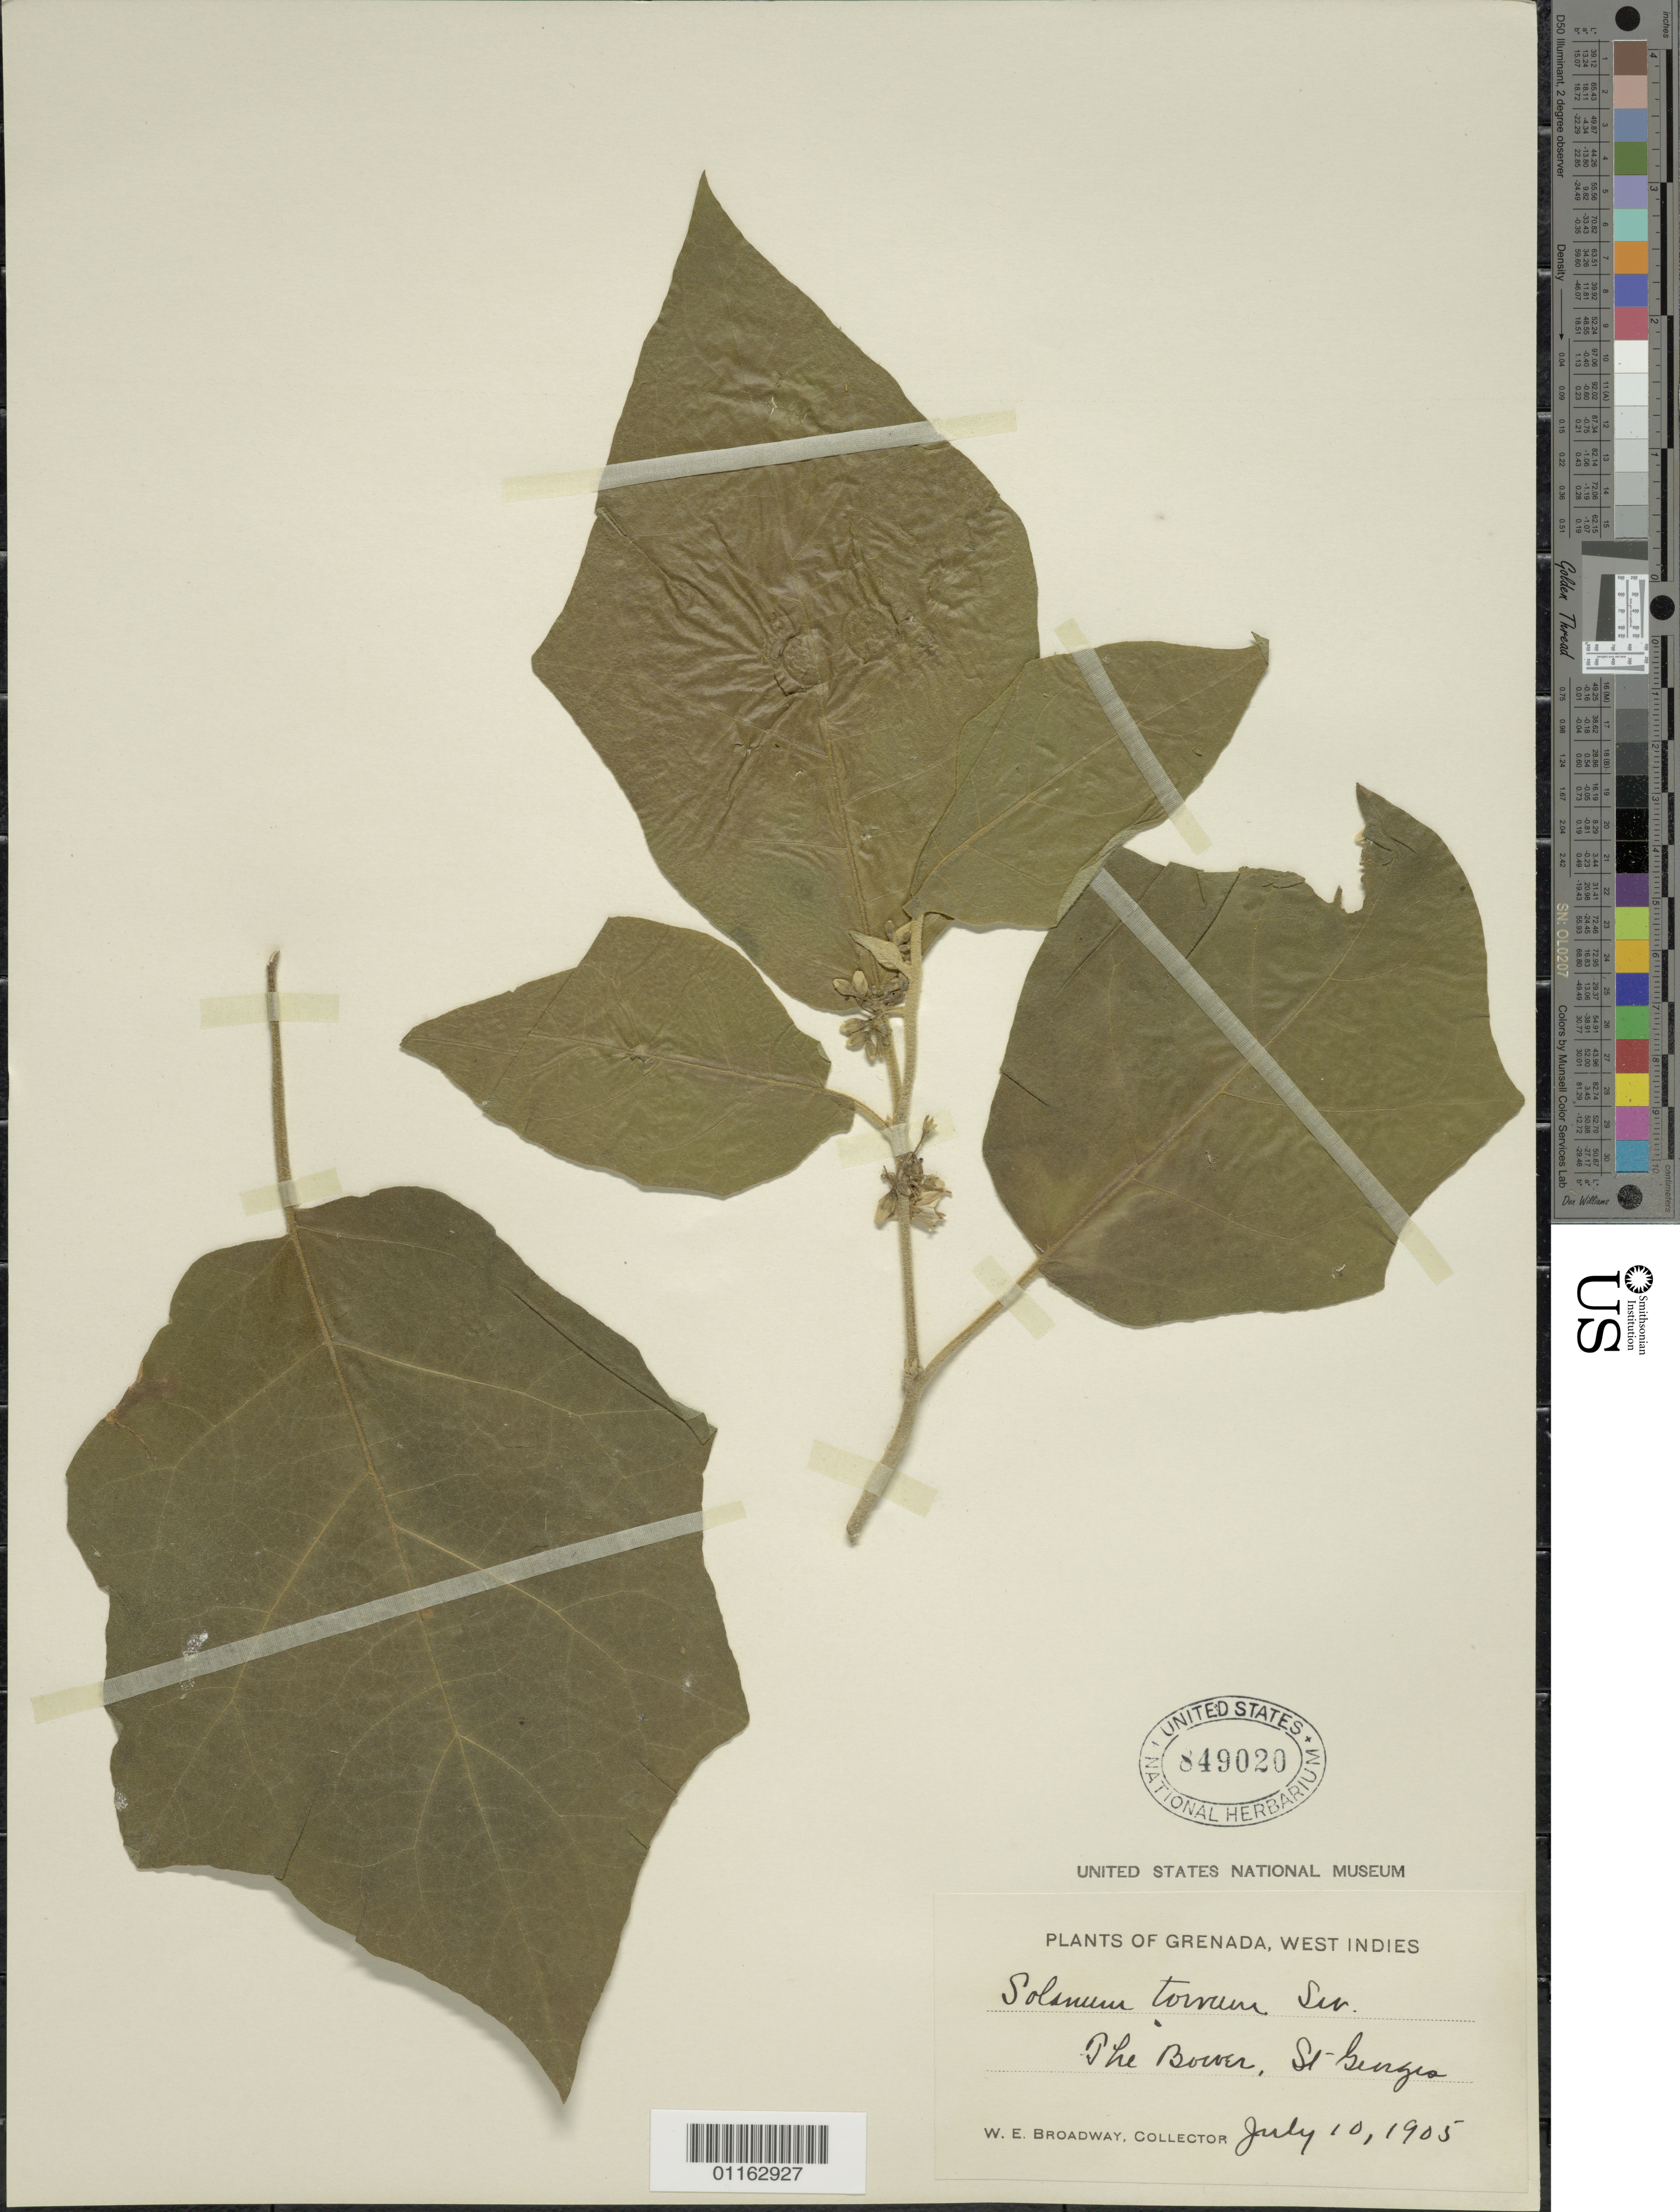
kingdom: Plantae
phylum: Tracheophyta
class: Magnoliopsida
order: Solanales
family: Solanaceae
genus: Solanum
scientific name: Solanum torvum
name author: Sw.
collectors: W. E. Broadway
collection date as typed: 10 Jul 1905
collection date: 1905-07-10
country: Grenada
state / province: Saint George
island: Grenada I.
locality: The Bower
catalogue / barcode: US 849020